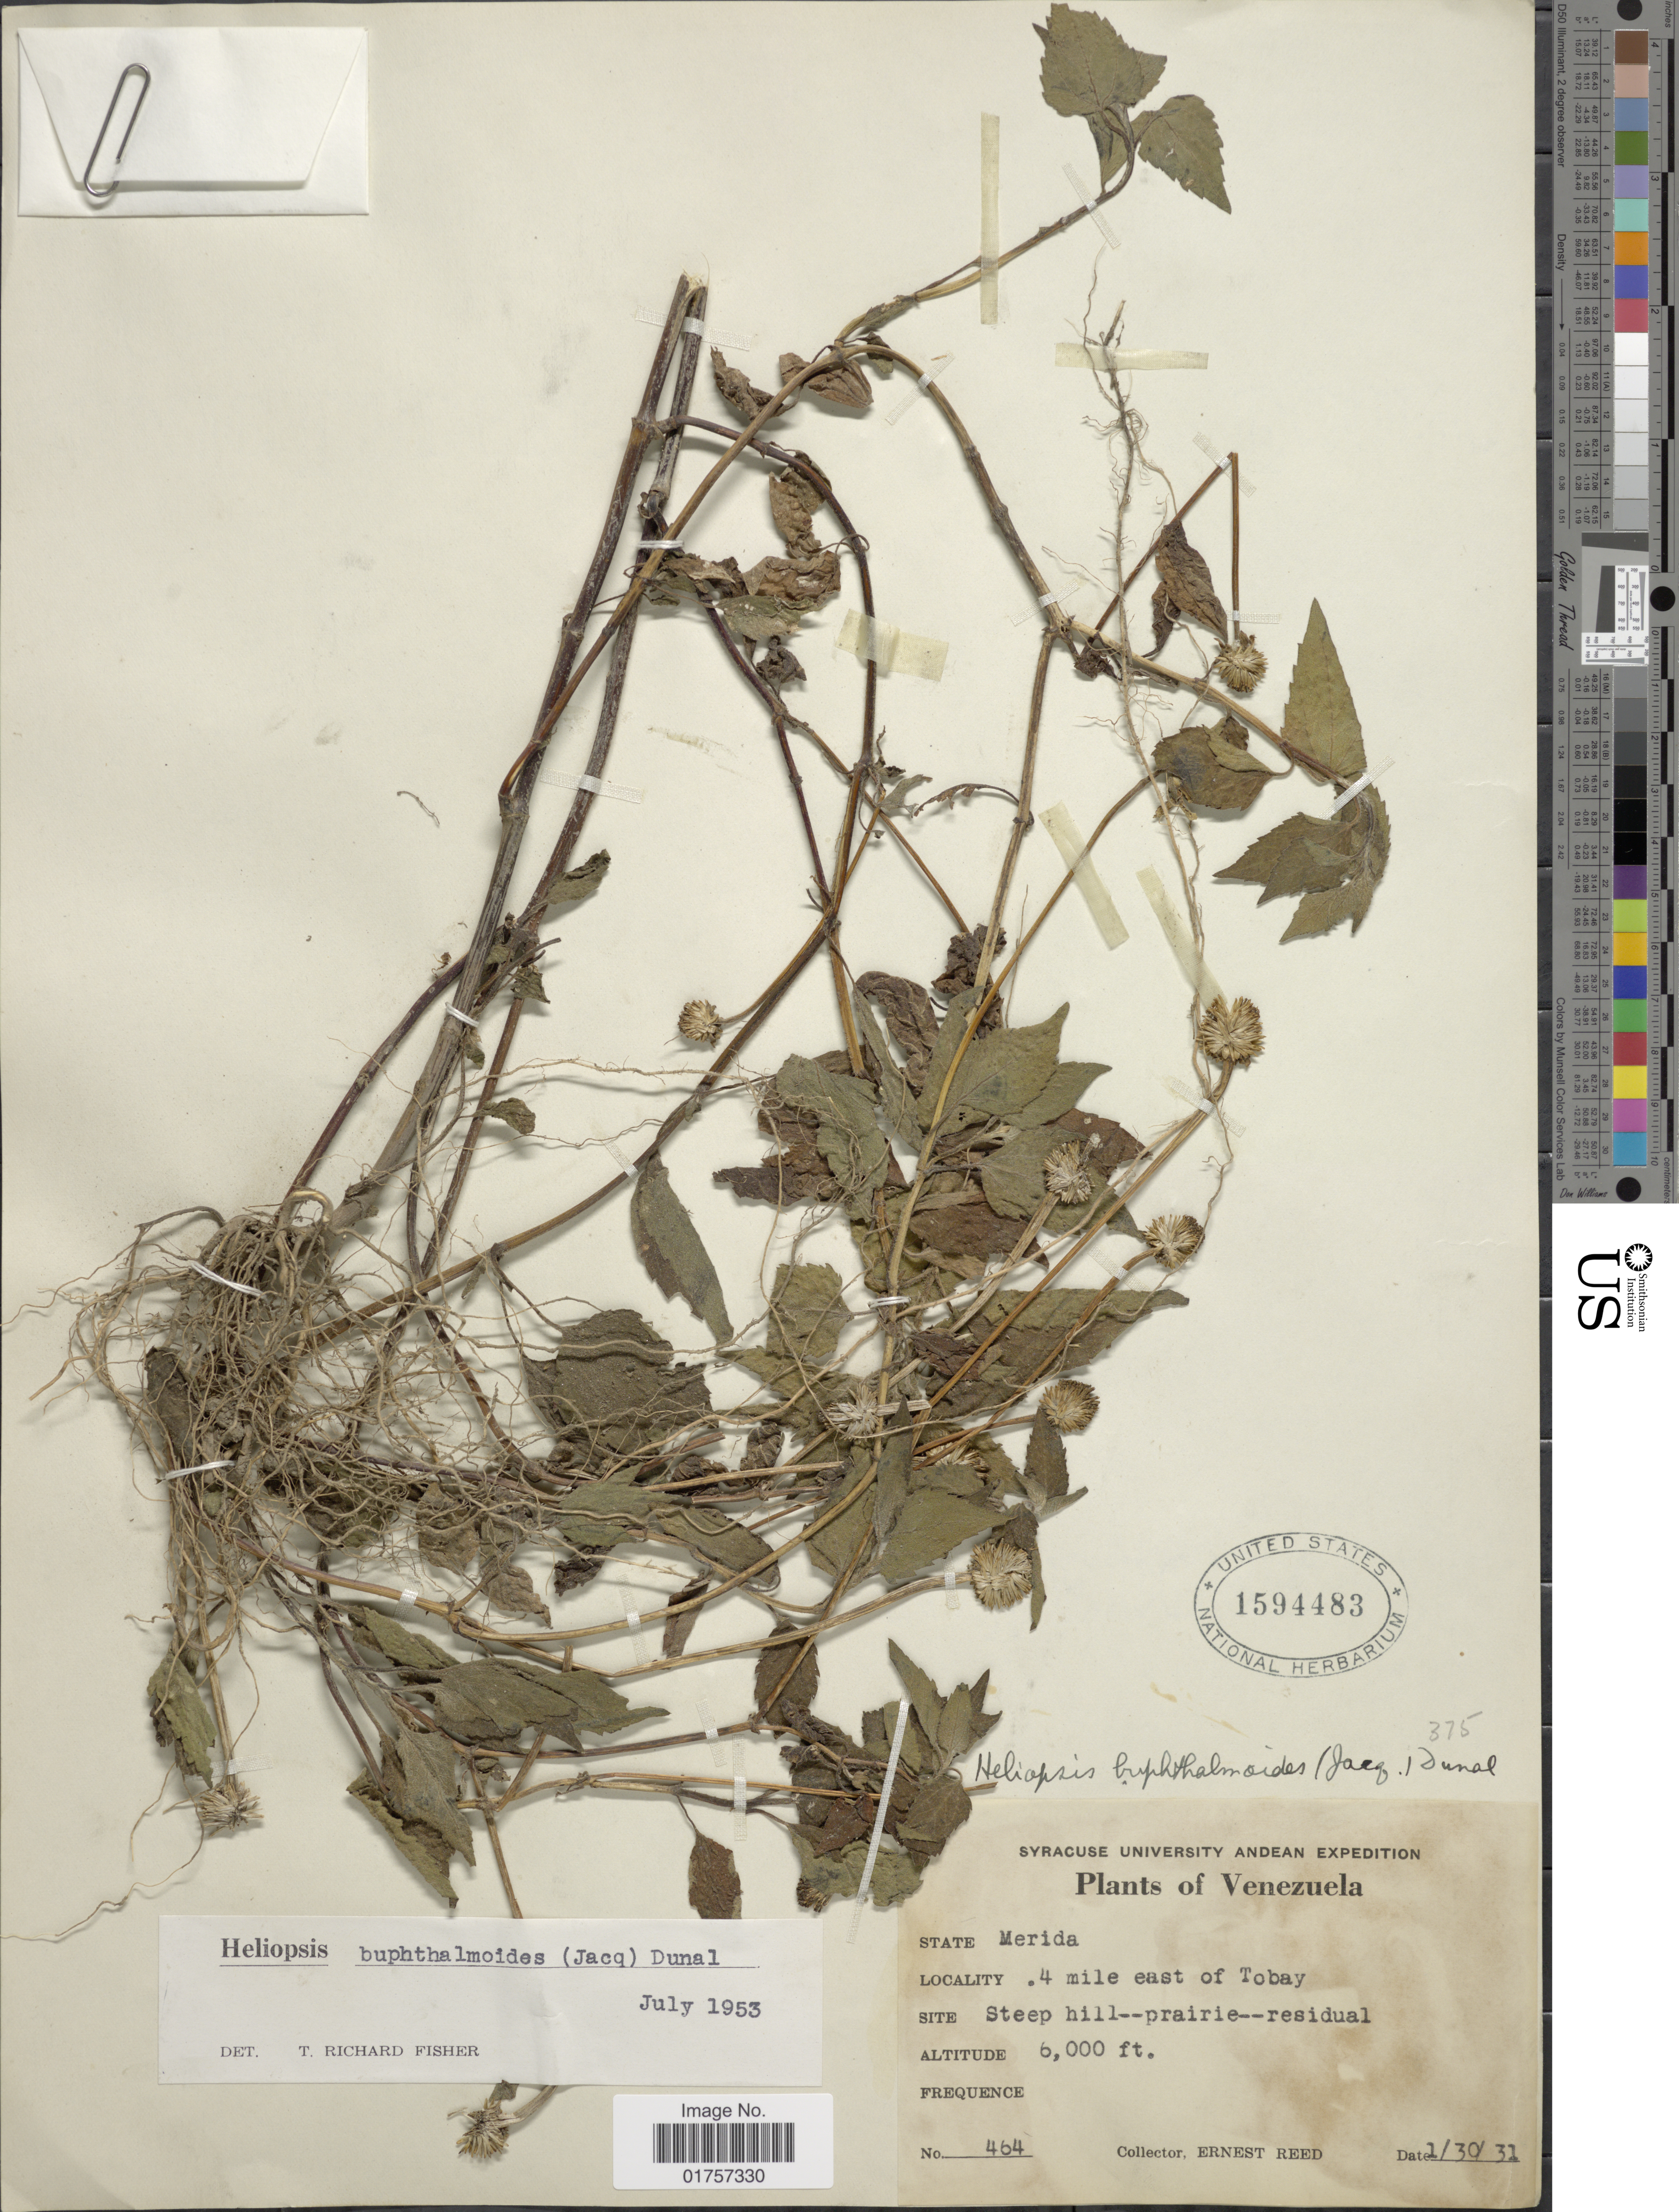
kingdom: Plantae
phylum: Tracheophyta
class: Magnoliopsida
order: Asterales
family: Asteraceae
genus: Heliopsis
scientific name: Heliopsis buphthalmoides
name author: (Jacq.) Dunal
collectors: E. Reed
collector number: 464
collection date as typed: Transcribed d/m/y: 30/1/31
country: Venezuela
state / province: Mérida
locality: .4 mile east of Tobay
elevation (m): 1829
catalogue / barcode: US 1594483